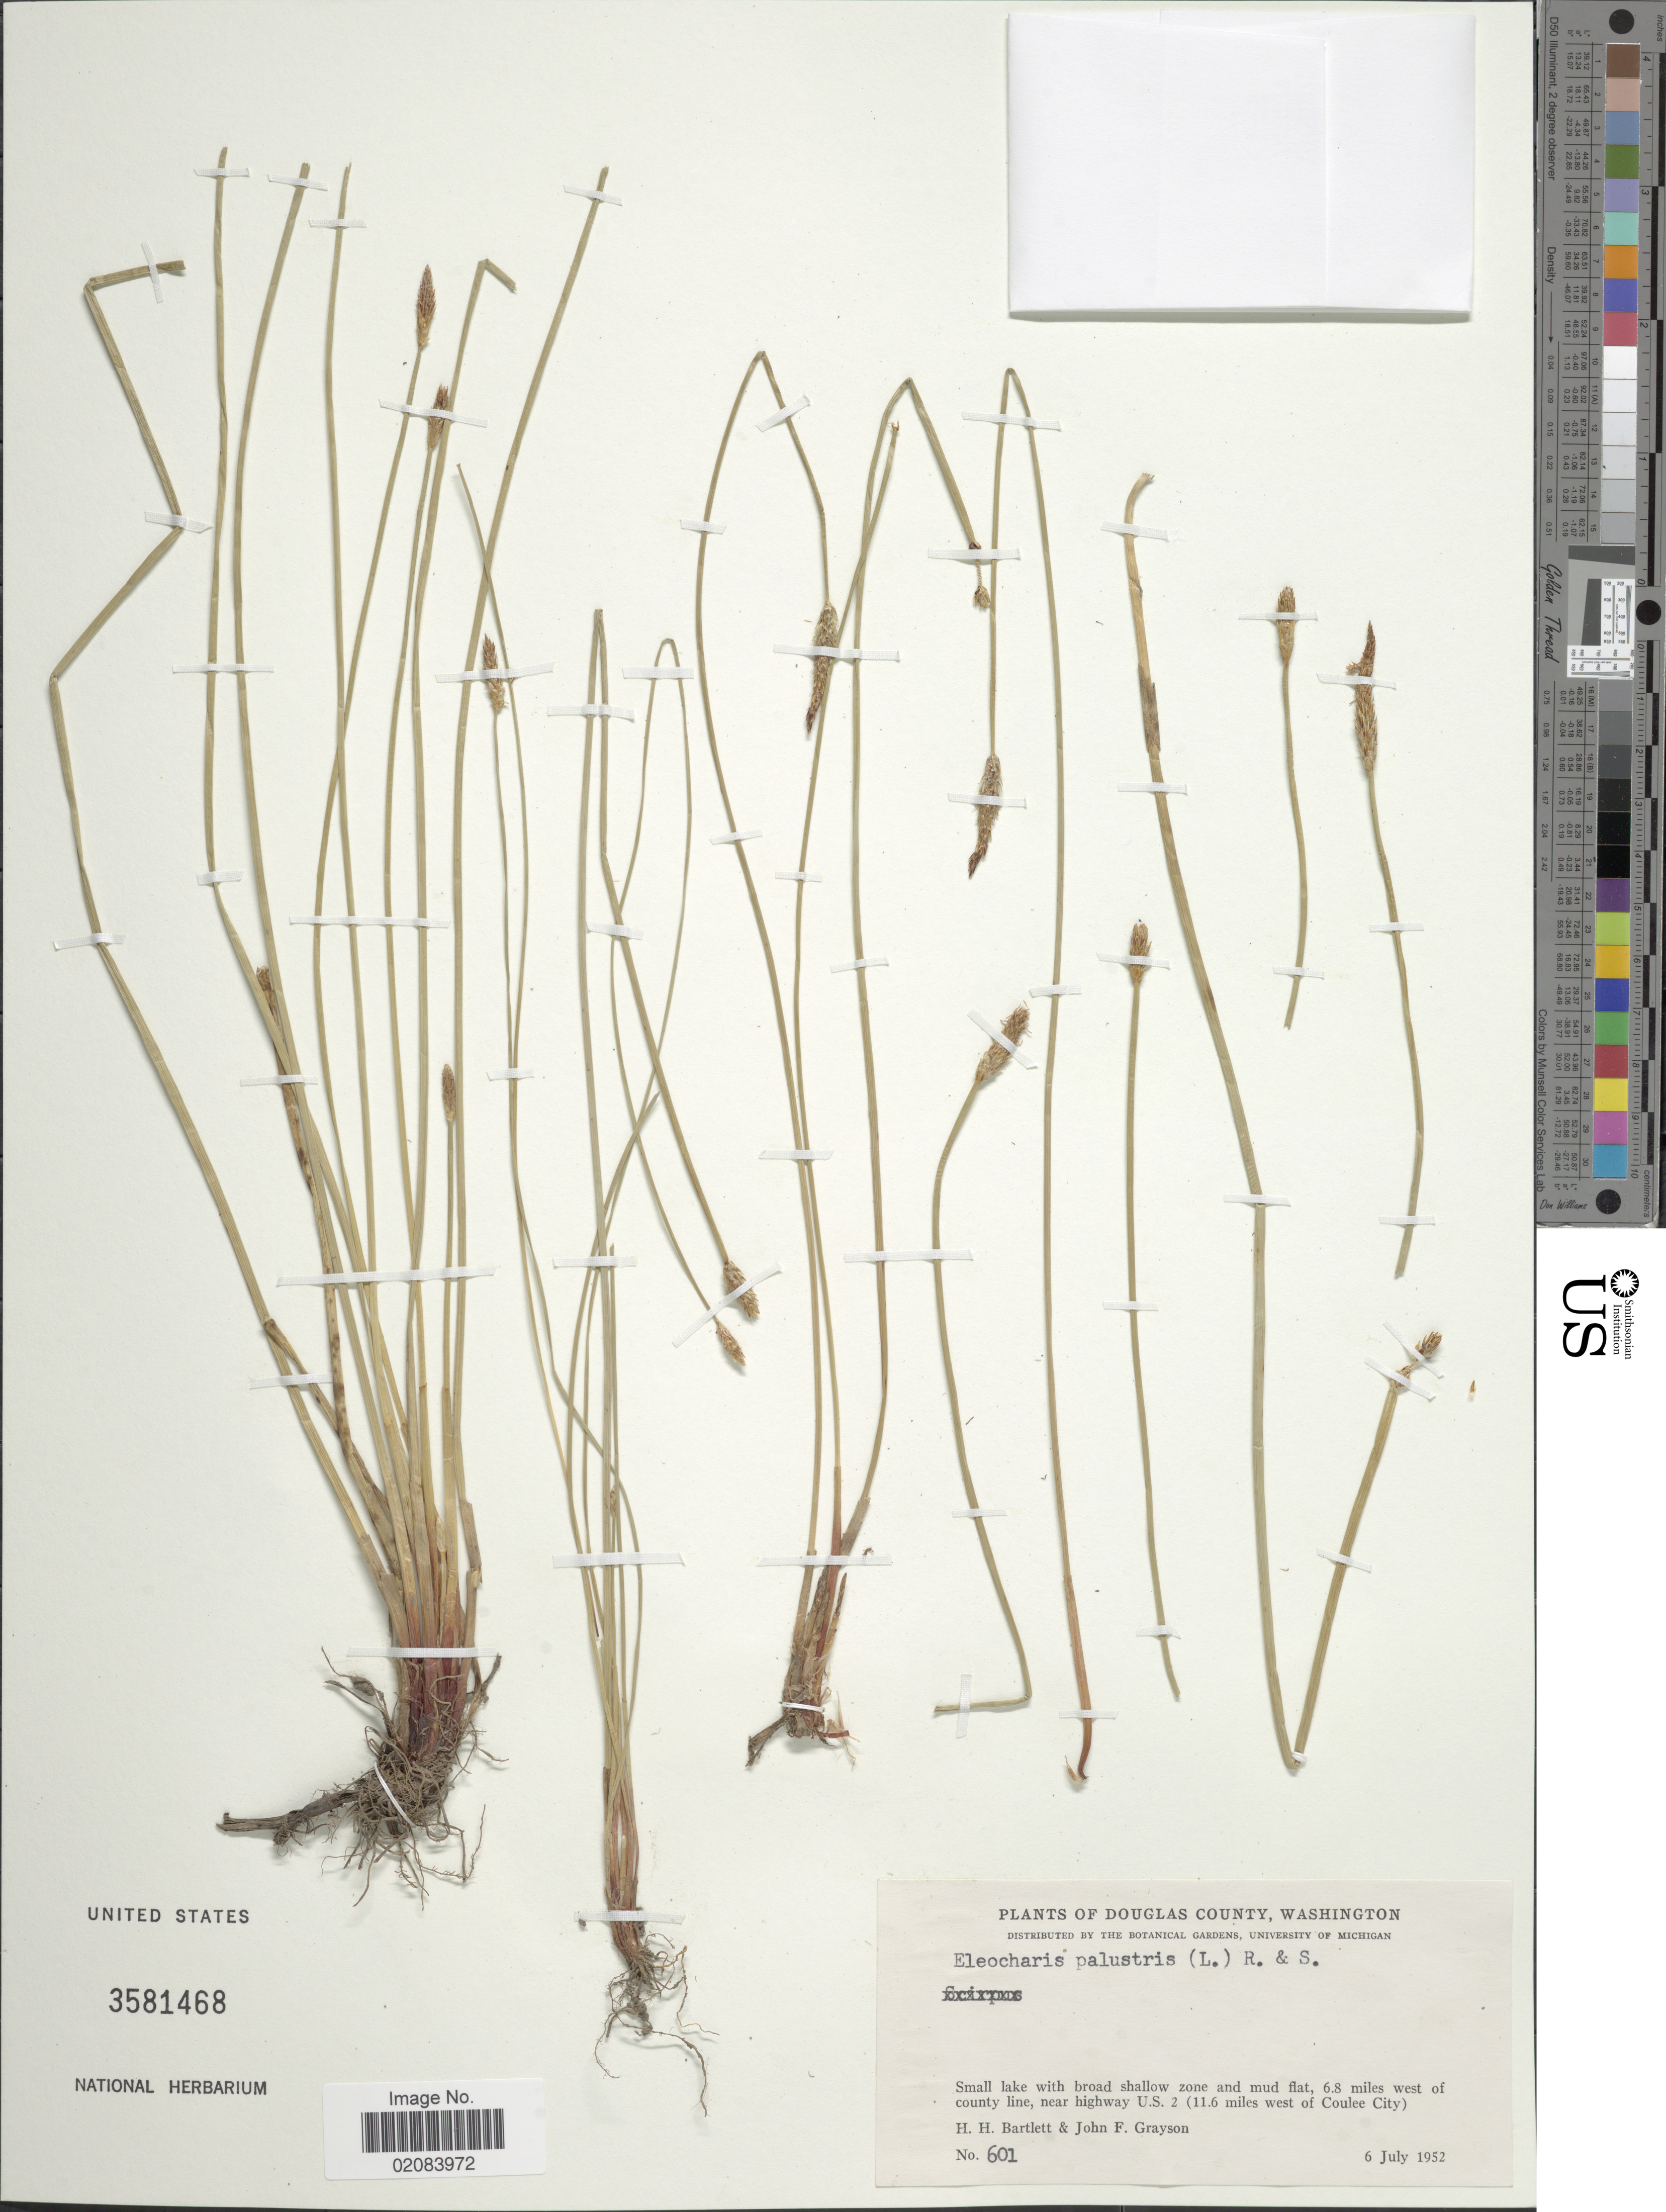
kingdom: Plantae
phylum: Tracheophyta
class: Liliopsida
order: Poales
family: Cyperaceae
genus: Eleocharis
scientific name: Eleocharis palustris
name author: (L.) Roem. & Schult.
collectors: H. H. Bartlett & J. Grayson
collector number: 601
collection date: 1952-07-06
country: United States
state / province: Washington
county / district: Douglas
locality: Douglas County. 6.8 miles west of county line, near highway U.S. 2 (11.6 miles west of Coulee City)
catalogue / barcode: US 3581468